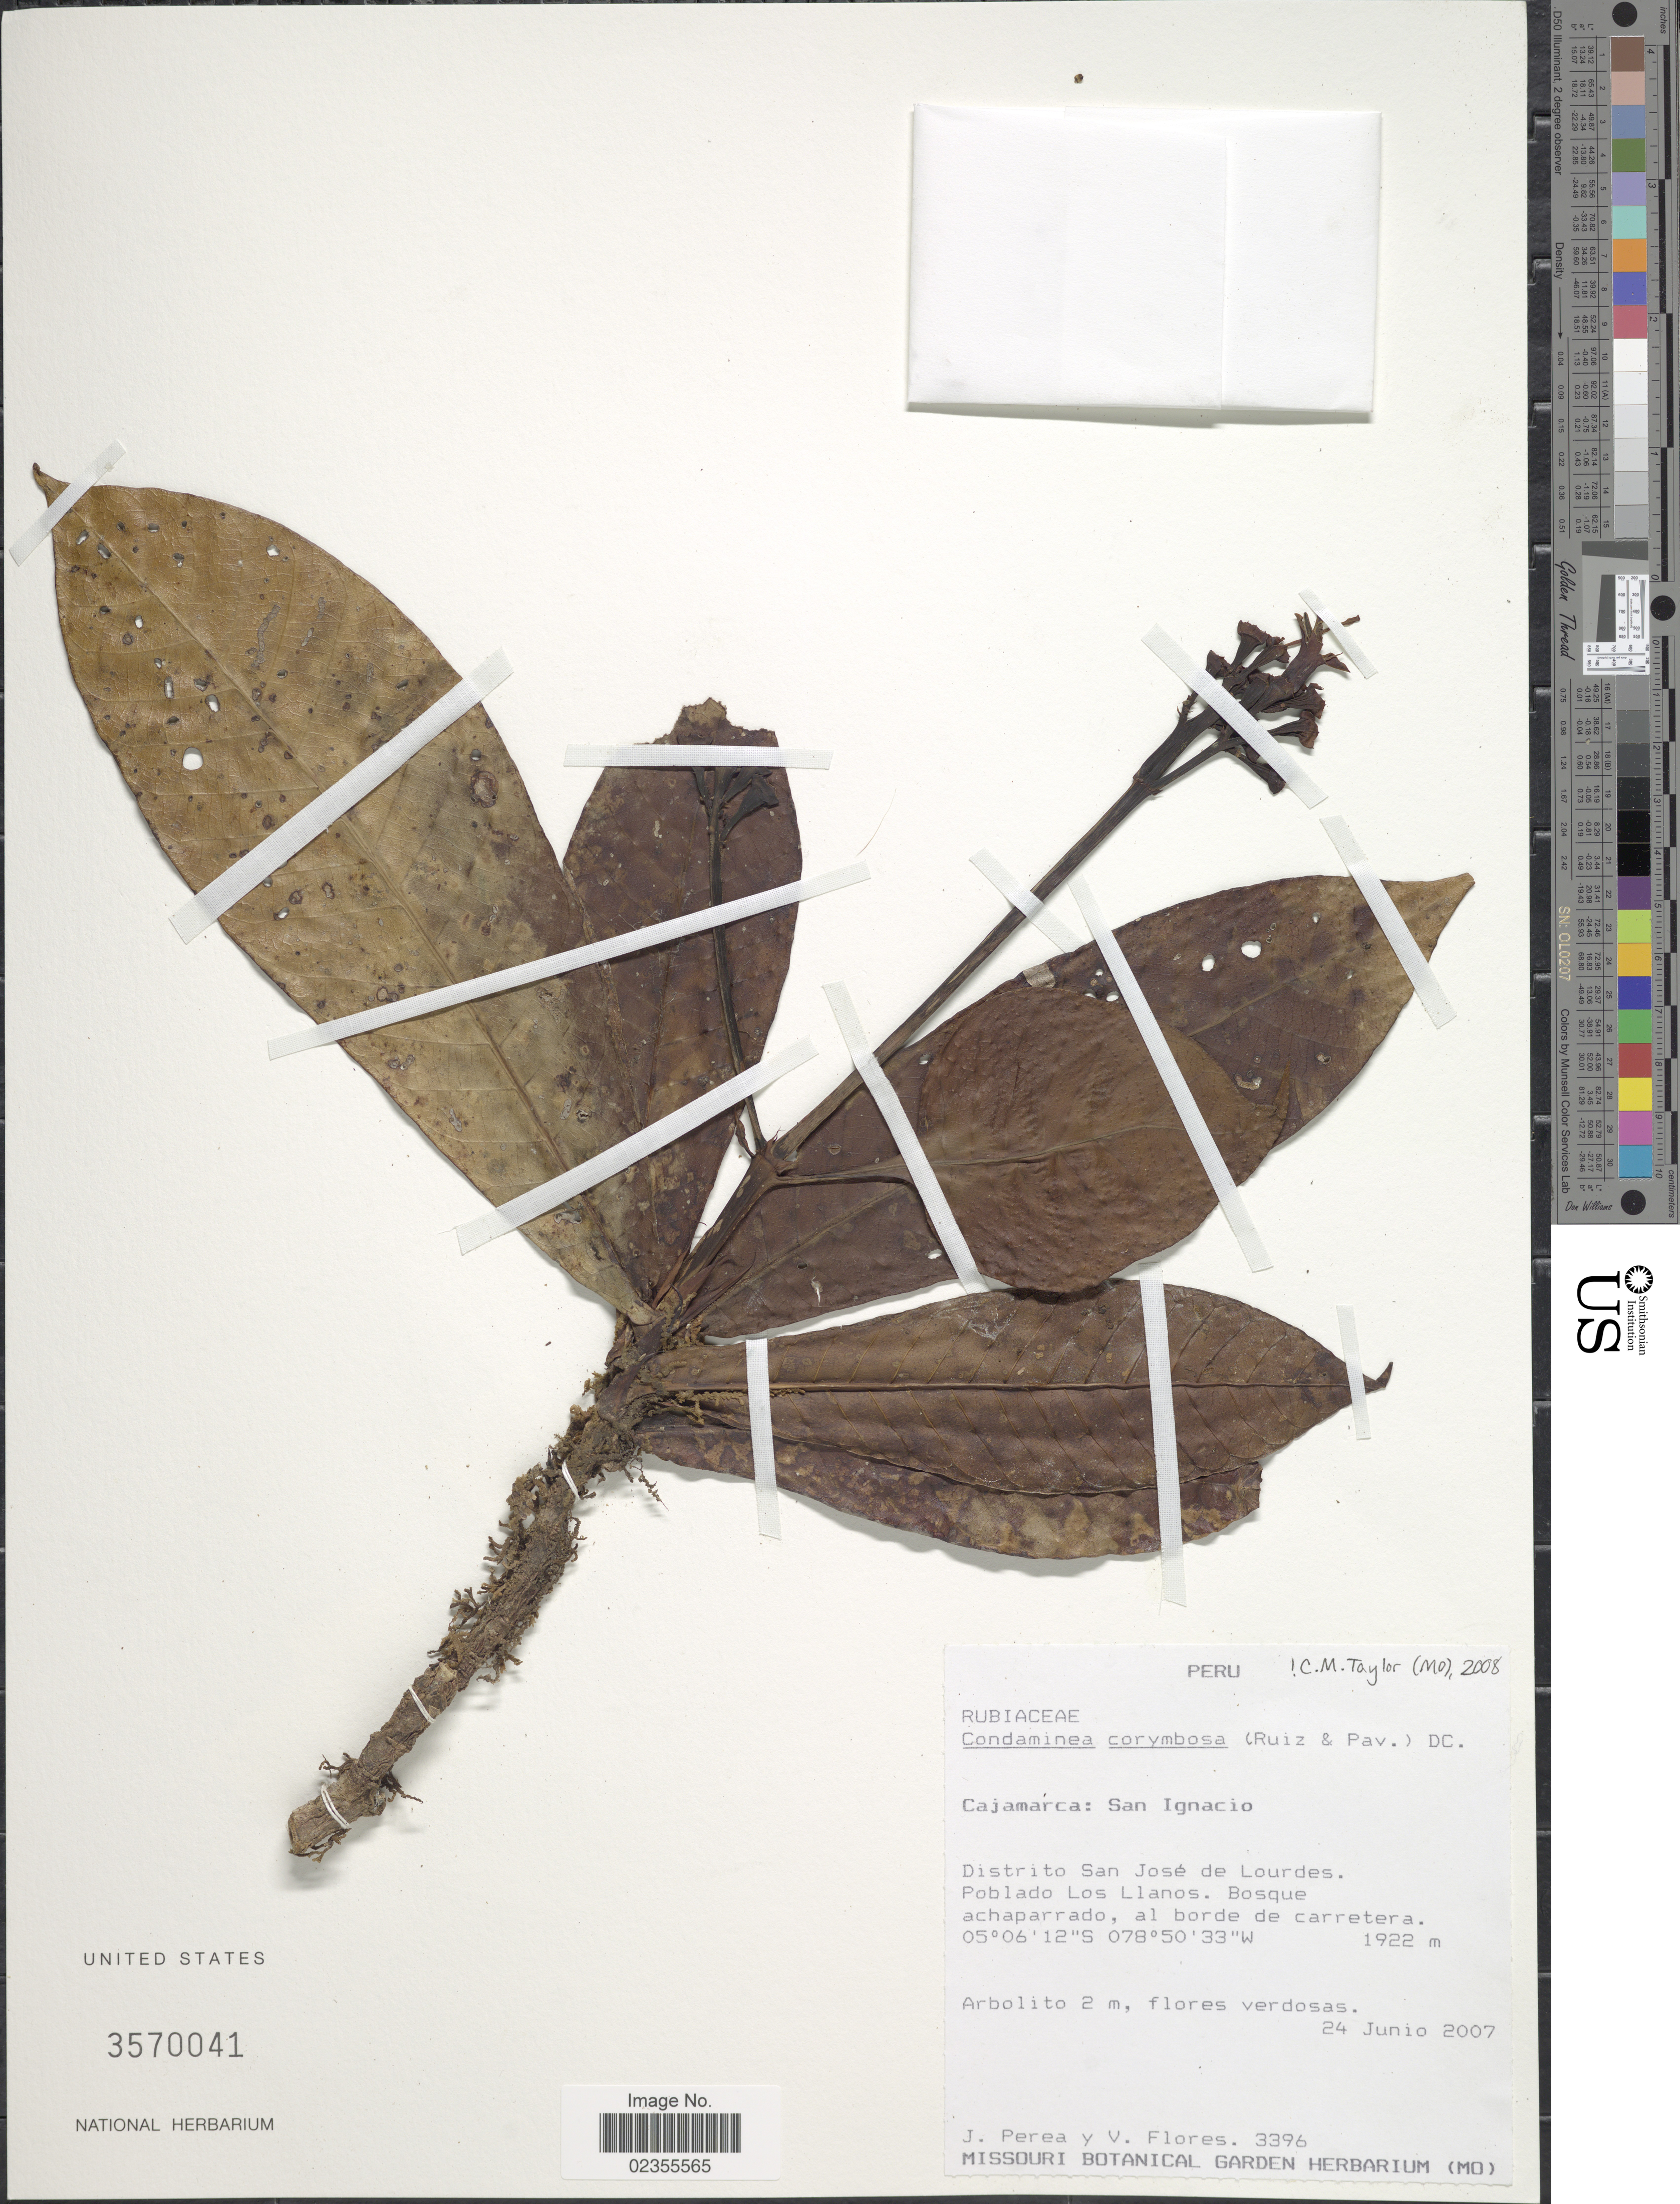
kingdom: Plantae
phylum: Tracheophyta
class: Magnoliopsida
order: Gentianales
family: Rubiaceae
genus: Condaminea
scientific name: Condaminea corymbosa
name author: (Ruiz & Pav.) DC.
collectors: J. Perea & V. Flores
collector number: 3396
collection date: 2007-06-24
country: Peru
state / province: Cajamarca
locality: San Ignacio. Distrito San Jose de Lourdes. Poblado Los Llanos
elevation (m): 1922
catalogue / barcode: US 3570041